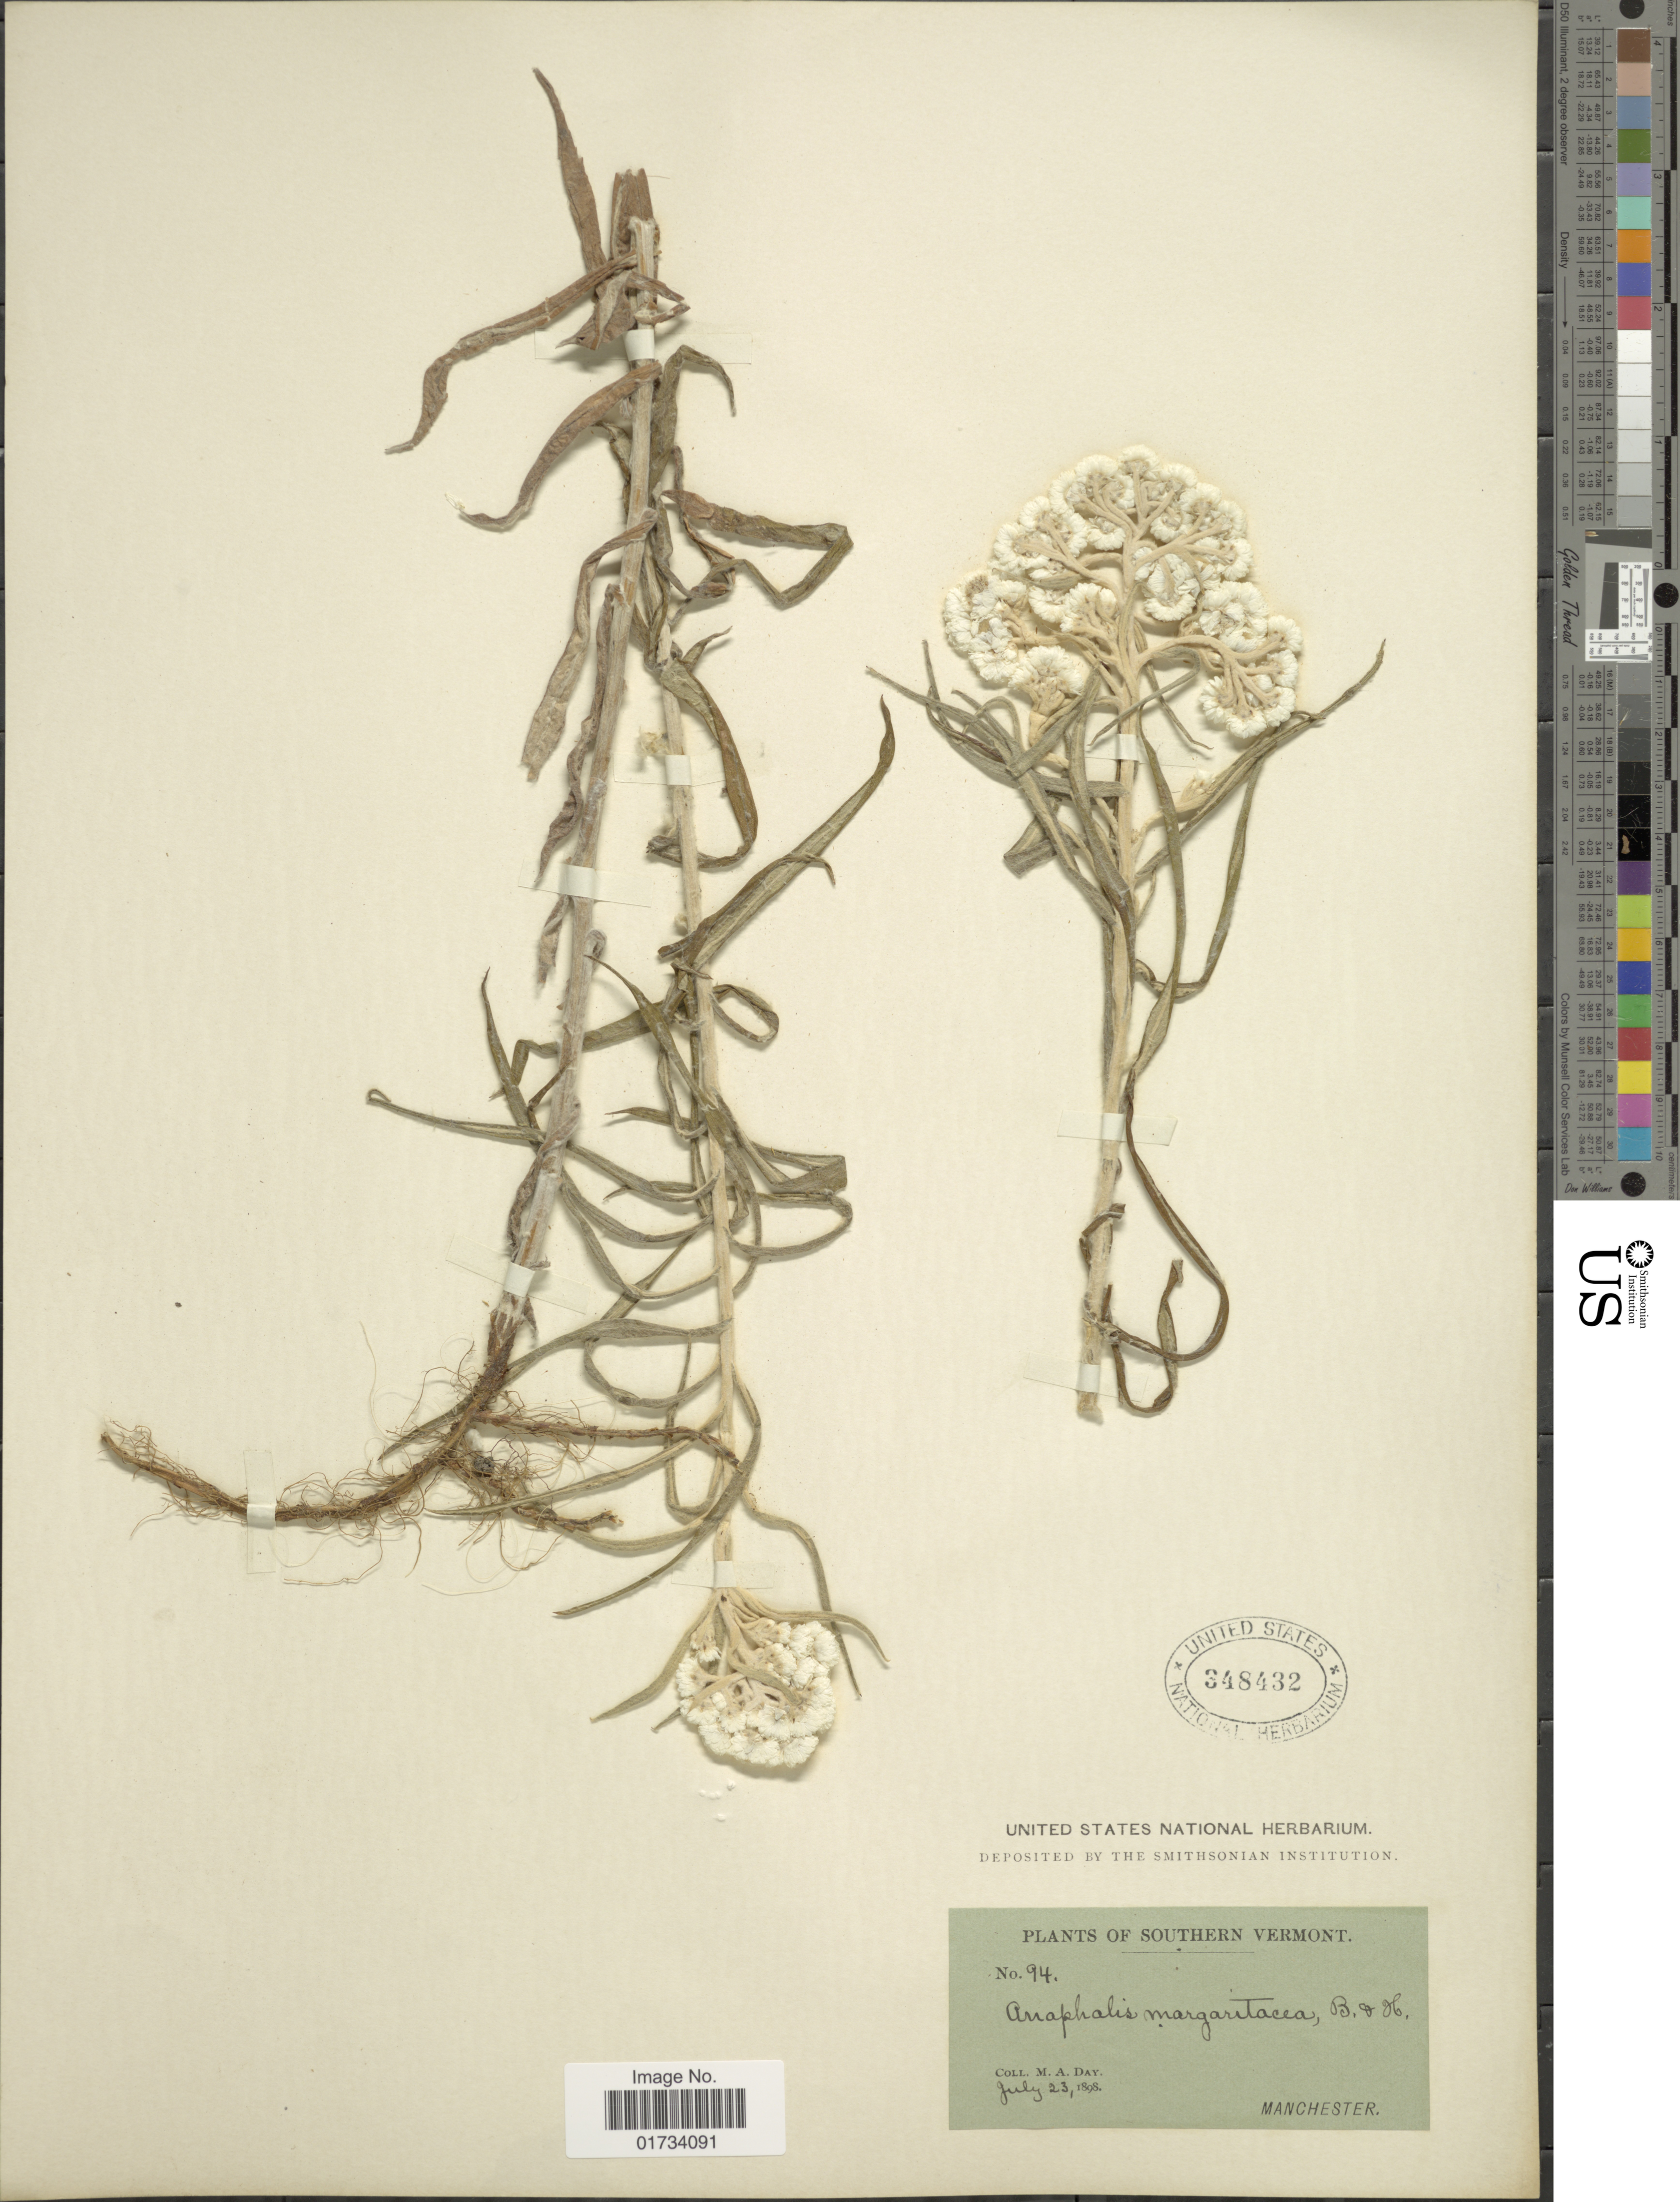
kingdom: Plantae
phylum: Tracheophyta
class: Magnoliopsida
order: Asterales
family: Asteraceae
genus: Anaphalis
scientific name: Anaphalis margaritacea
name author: (L.) Benth. & Hook. f.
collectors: M. Day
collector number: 94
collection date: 1898-07-23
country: United States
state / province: Vermont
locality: Southern vermont, Manchester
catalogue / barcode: US 348432